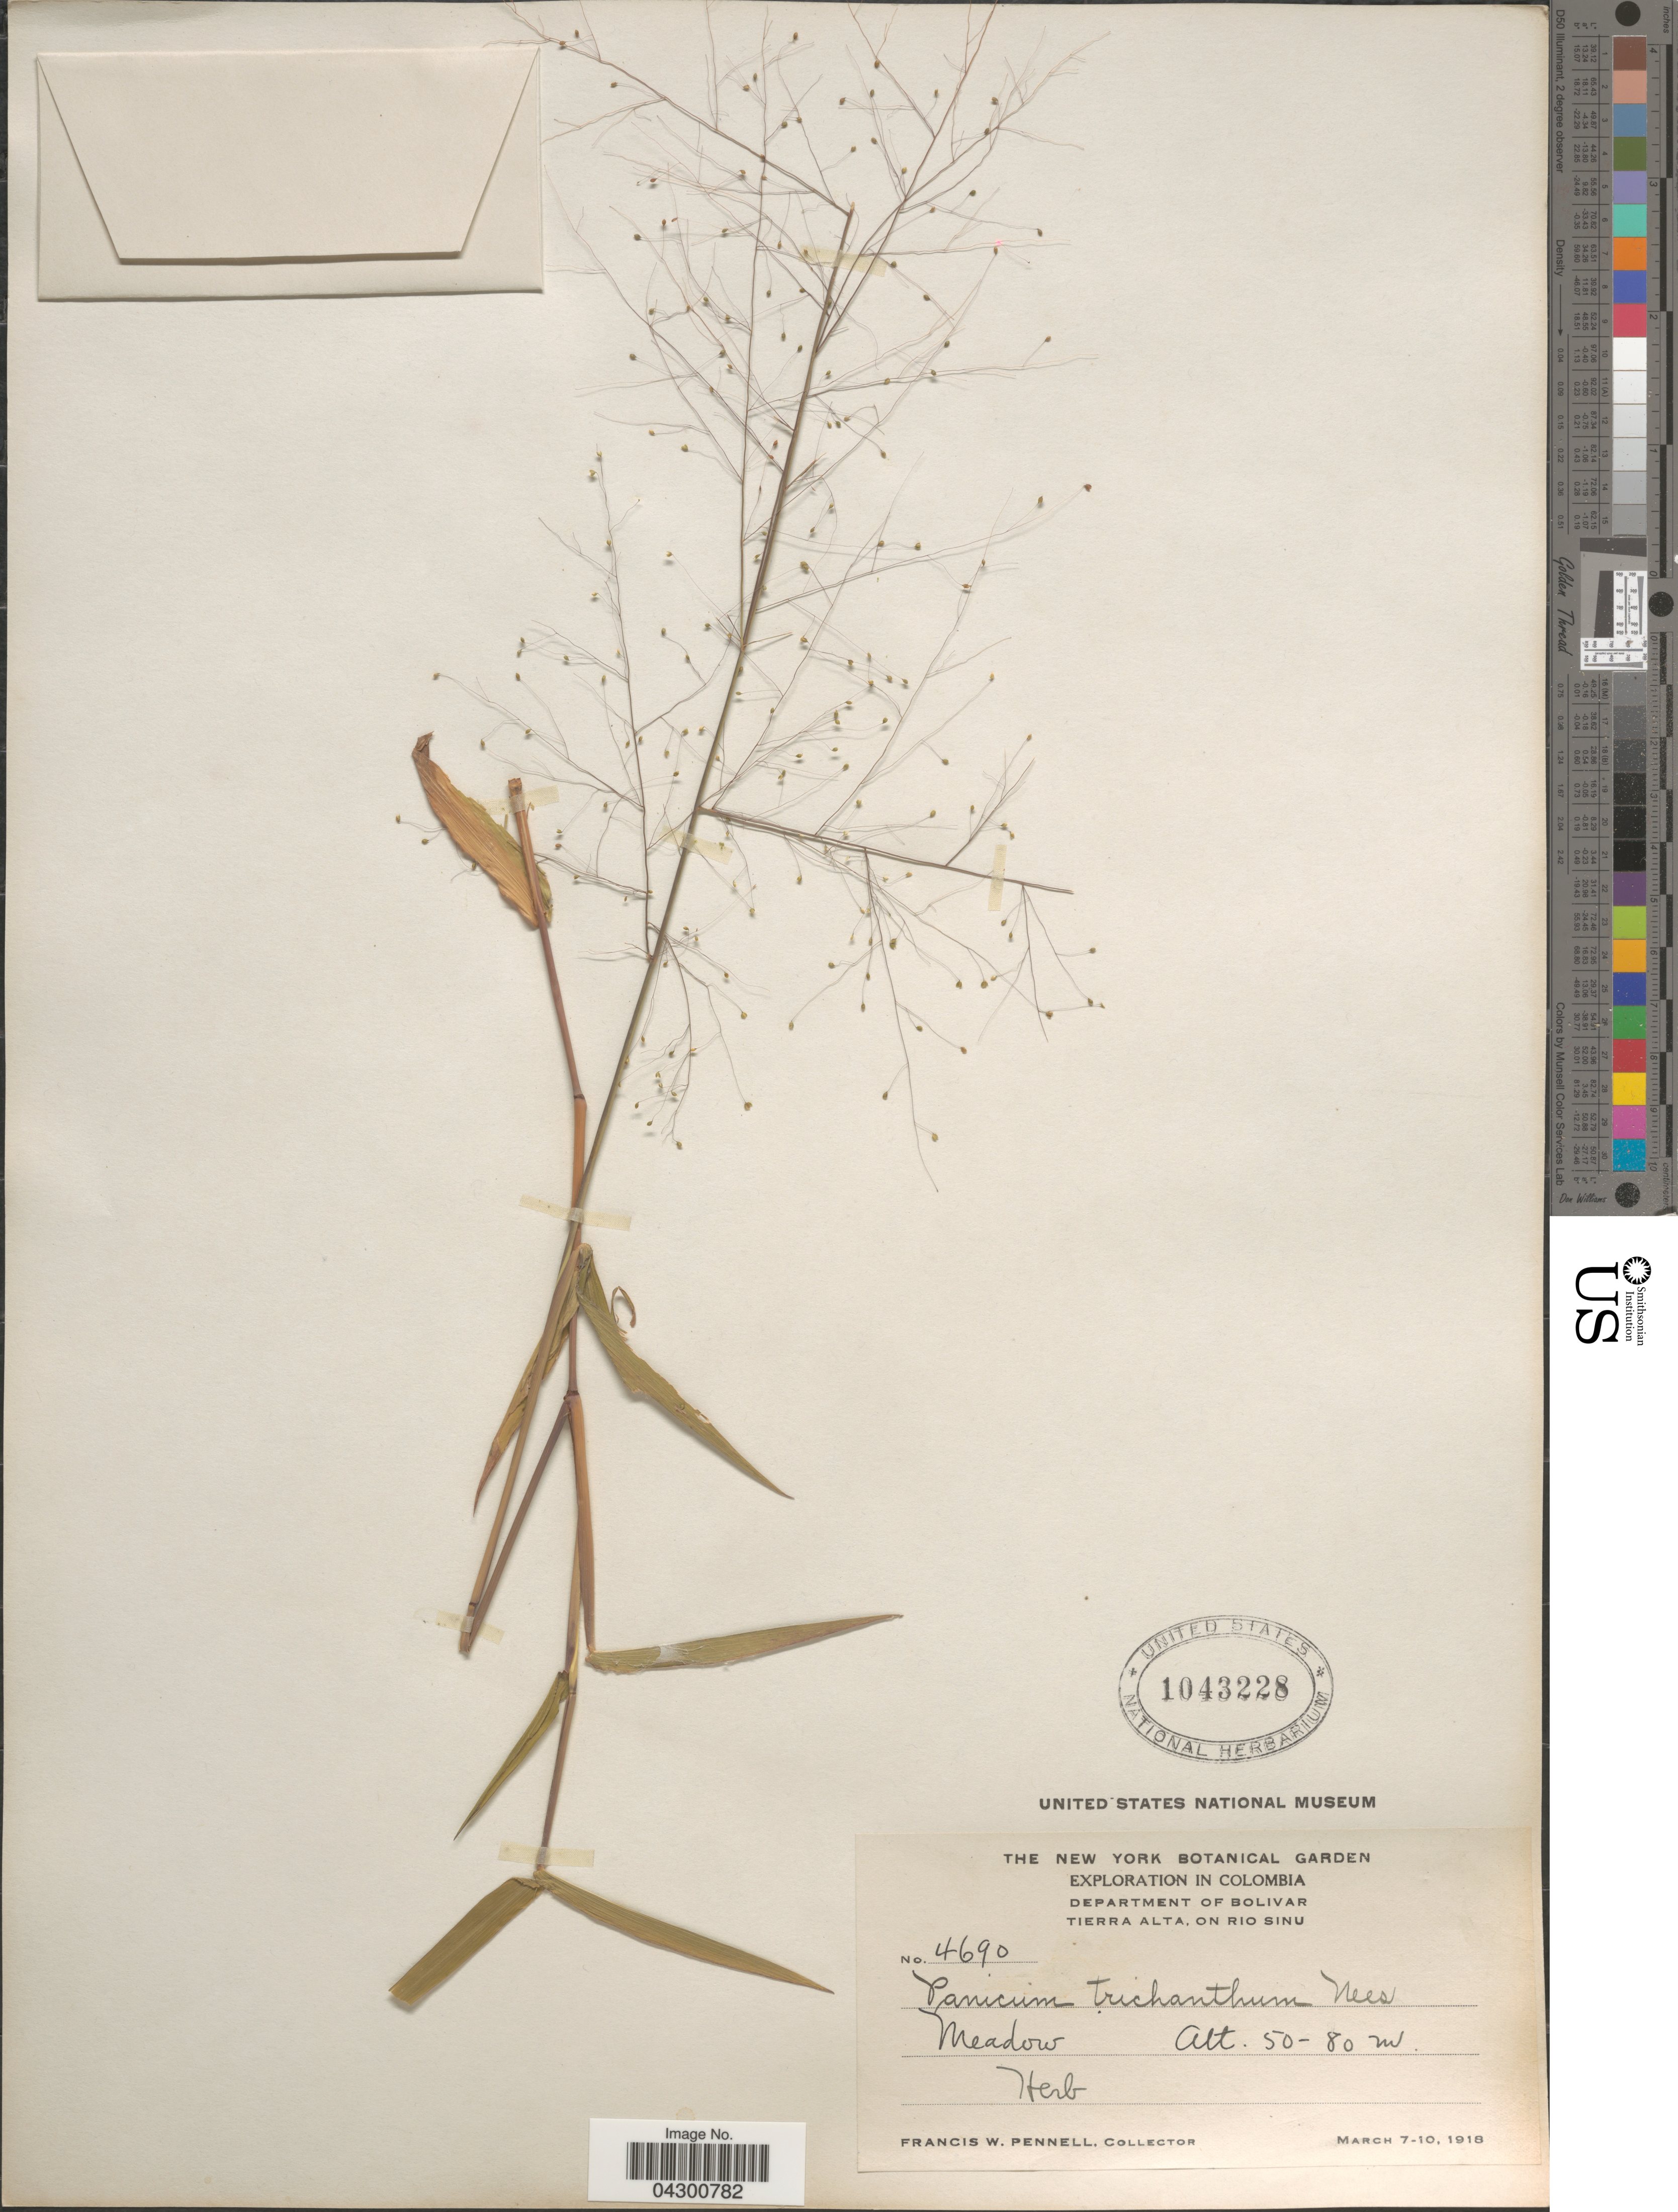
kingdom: Plantae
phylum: Tracheophyta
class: Liliopsida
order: Poales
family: Poaceae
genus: Panicum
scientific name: Panicum trichanthum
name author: Nees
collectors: F. W. Pennell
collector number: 4690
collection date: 1918-03-07/1918-03-10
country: Colombia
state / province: Bolívar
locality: Exploration in Colombia. Department of Bolivar. Tierra Alta, on Rio Sinu. Meadow.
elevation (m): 50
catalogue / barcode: US 1043228